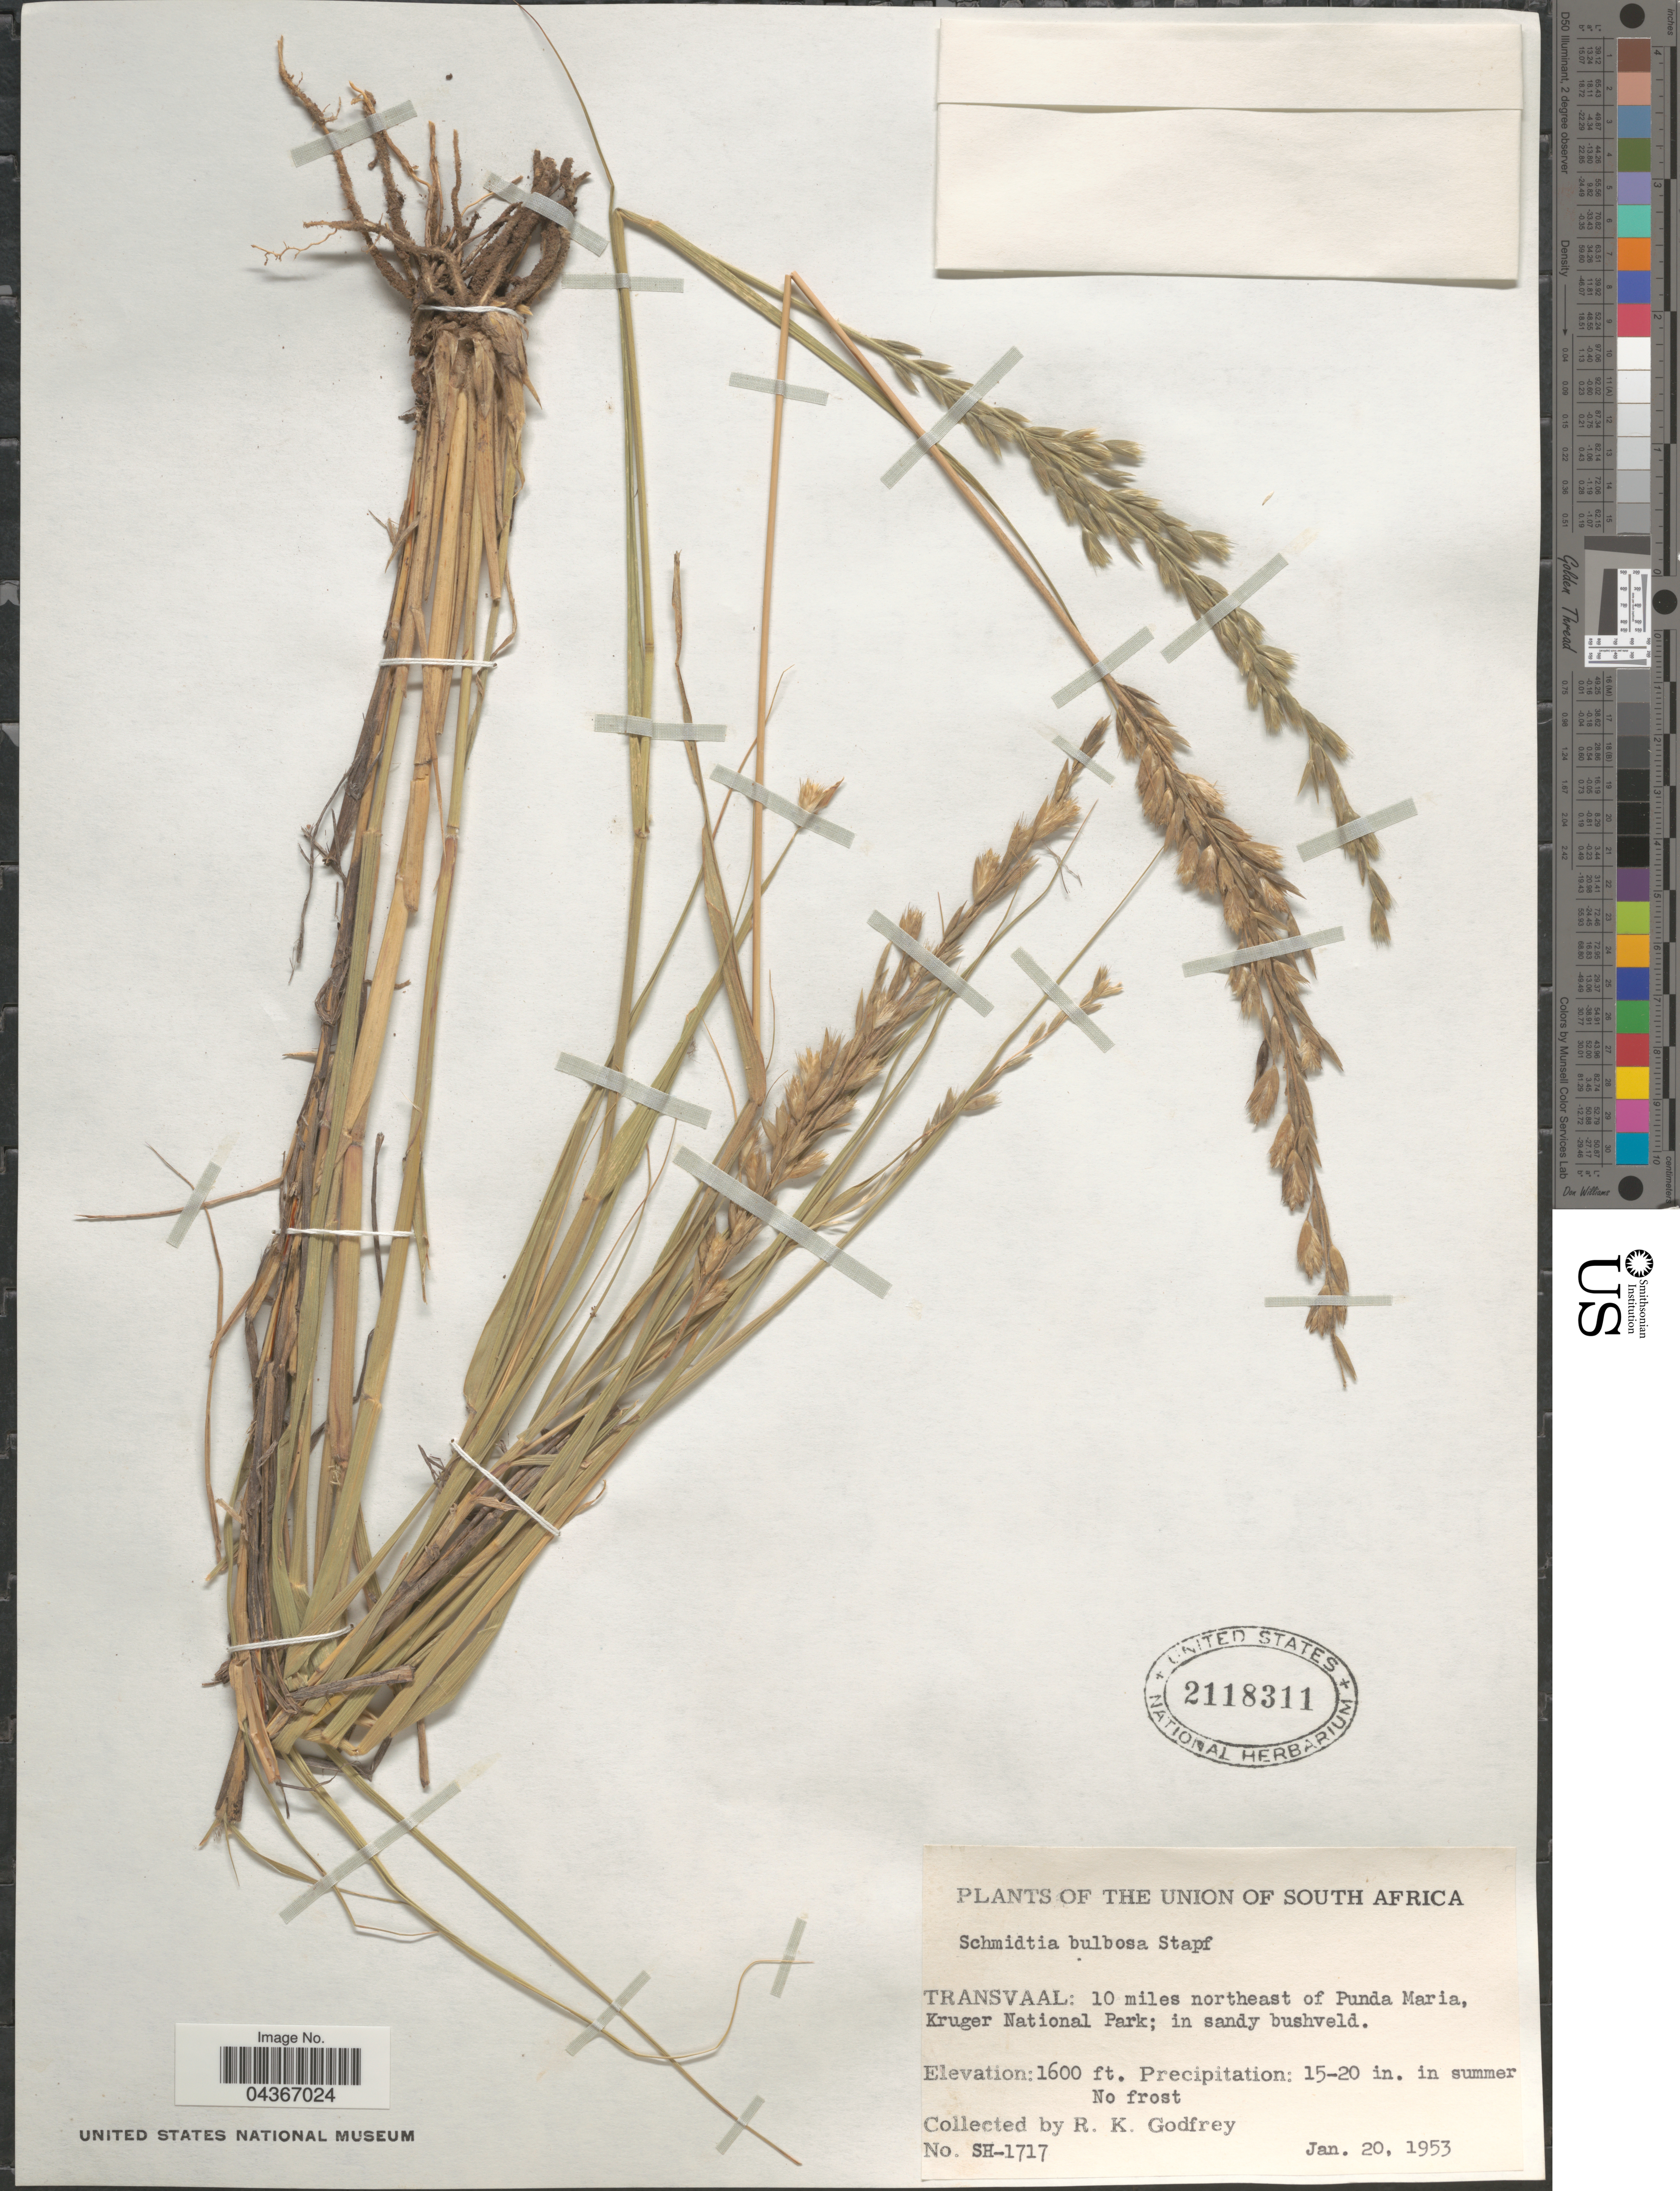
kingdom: Plantae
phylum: Tracheophyta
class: Liliopsida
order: Poales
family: Poaceae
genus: Schmidtia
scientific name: Schmidtia pappophoroides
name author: Steud. ex J.A. Schmidt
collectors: R. K. Godfrey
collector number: SH-1717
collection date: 1953-01-20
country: South Africa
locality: Union of South Africa. Transvaal: 10 miles northeast of Punda Maria, Kruger National Park; in sandy bushveld.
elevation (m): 488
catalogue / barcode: US 2118311